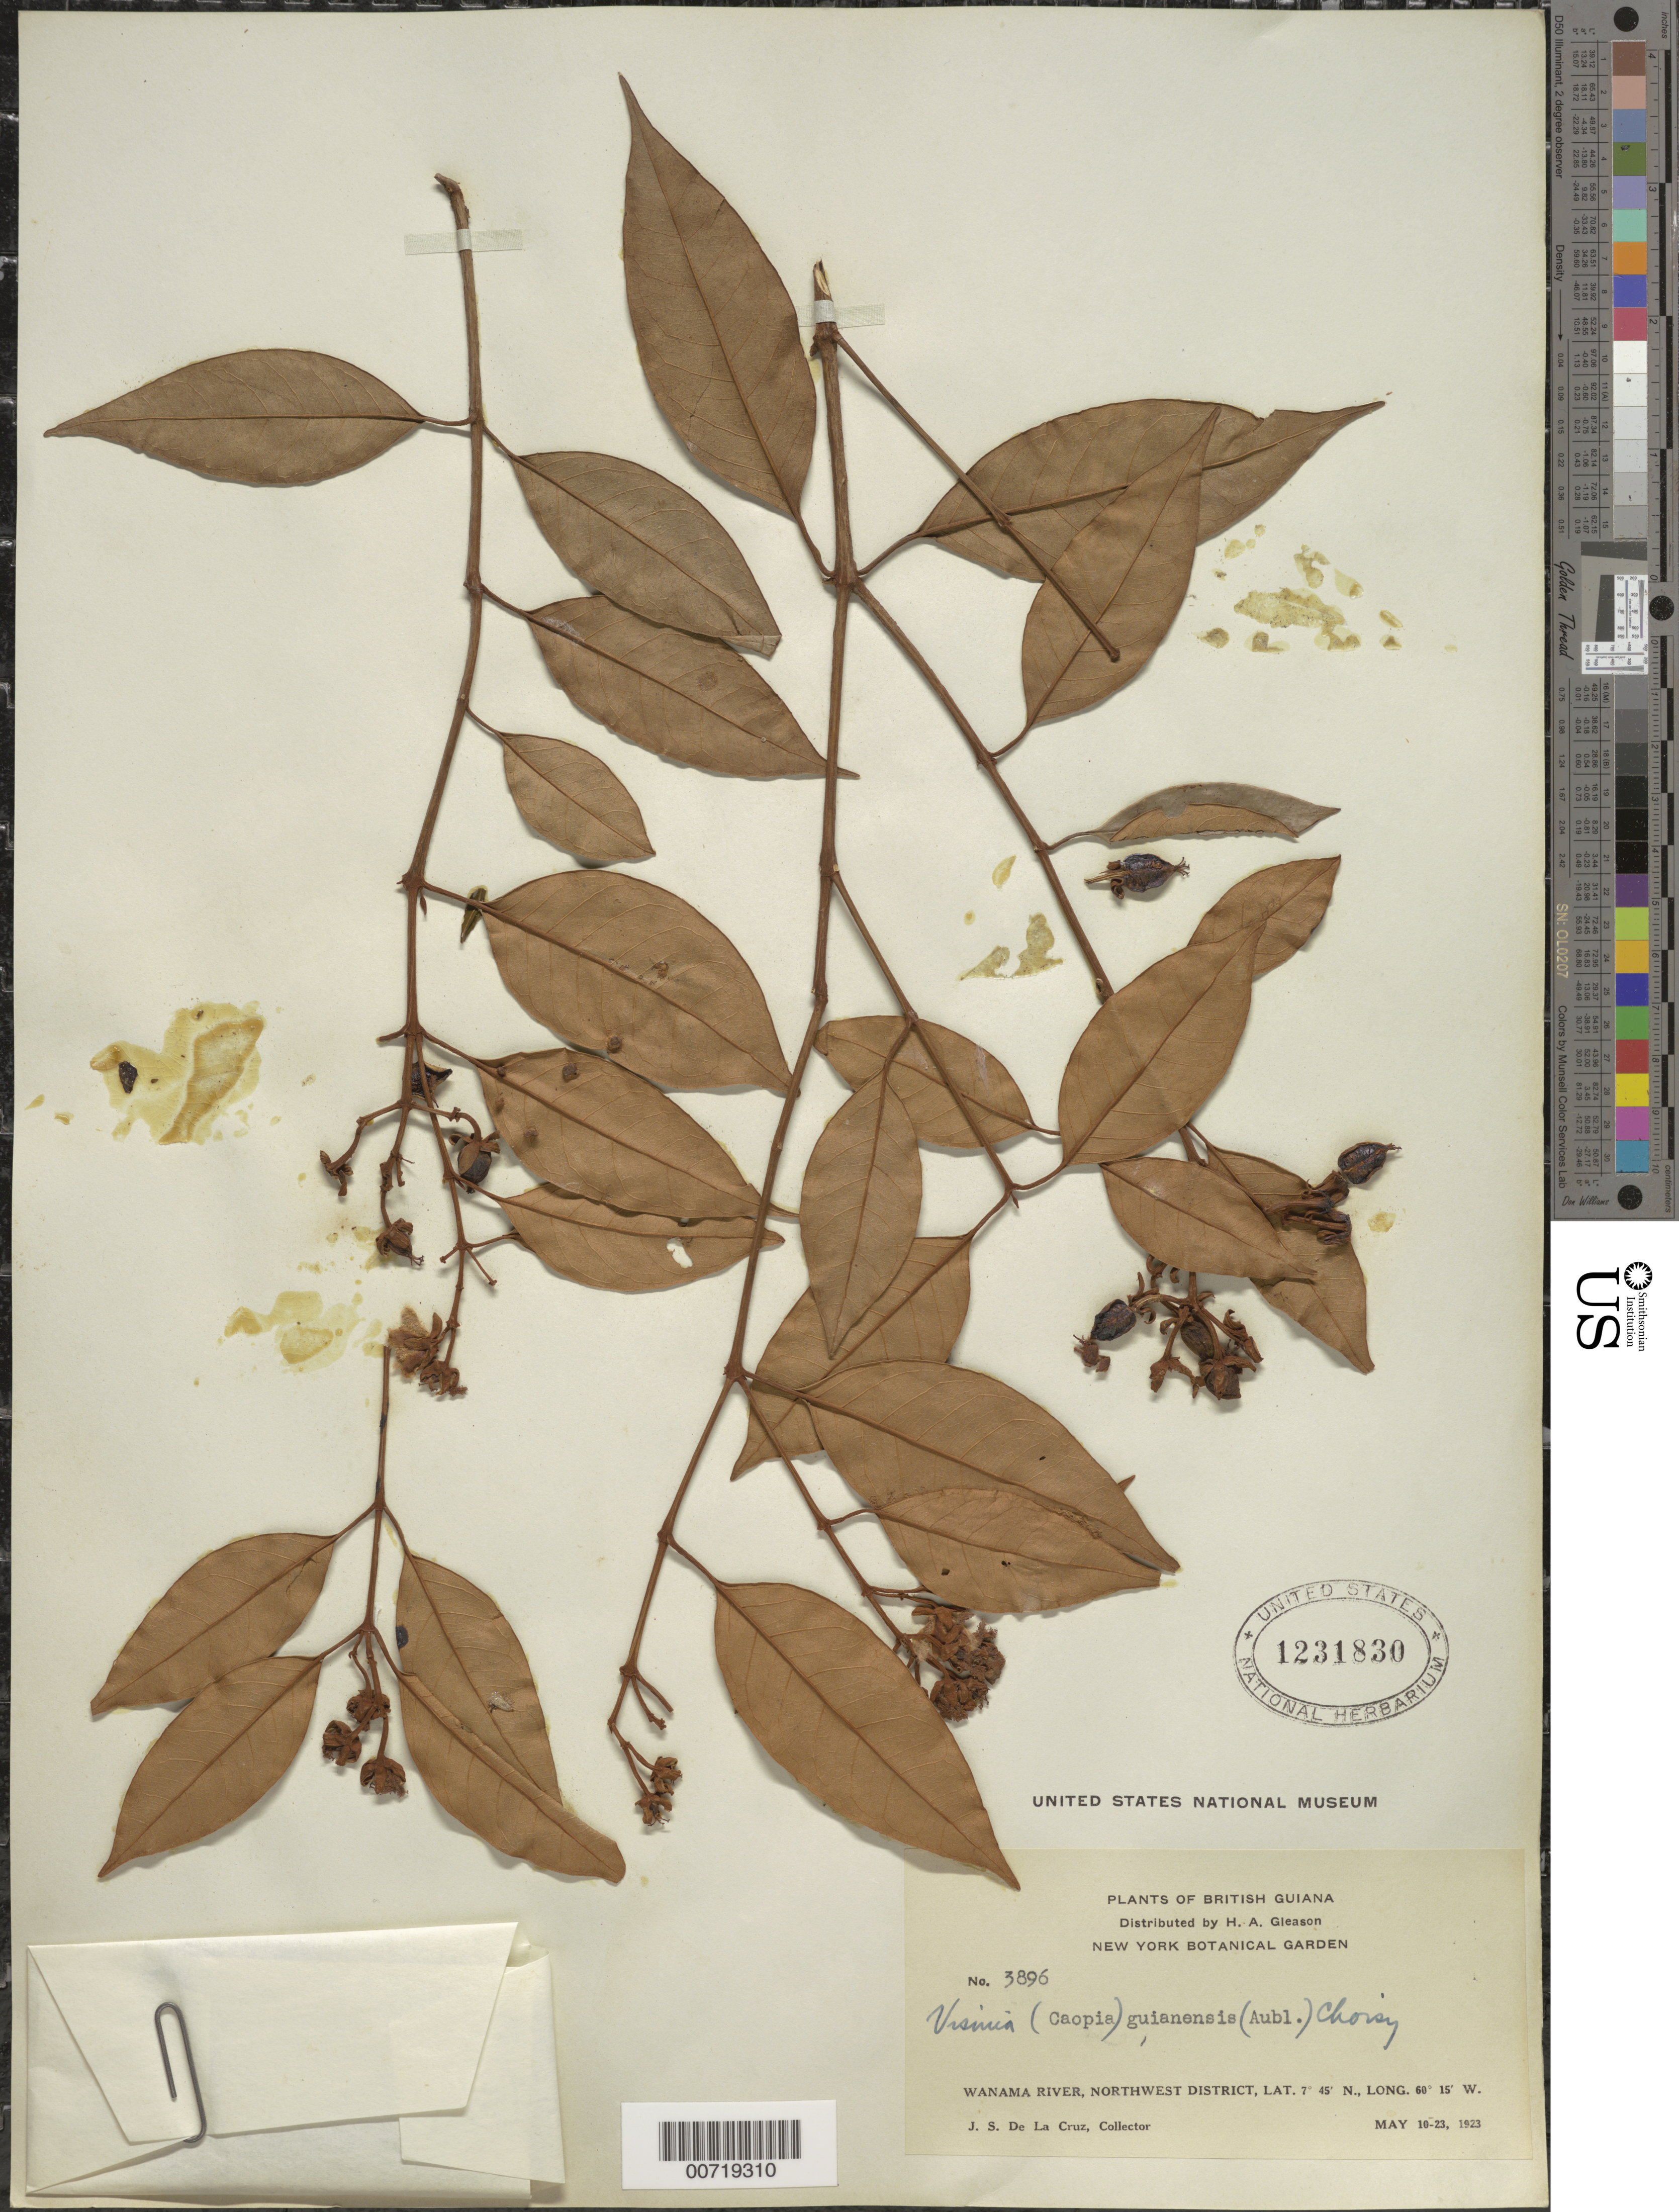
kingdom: Plantae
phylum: Tracheophyta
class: Magnoliopsida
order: Malpighiales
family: Hypericaceae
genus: Vismia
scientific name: Vismia guianensis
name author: (Aubl.) Pers.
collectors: J. S. de la Cruz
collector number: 3896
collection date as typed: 10-May-23 to 23-May-23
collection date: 1923-05-10/1923-05-23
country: Guyana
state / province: Barima-Waini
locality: Wanama R., NW District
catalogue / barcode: US 1231830